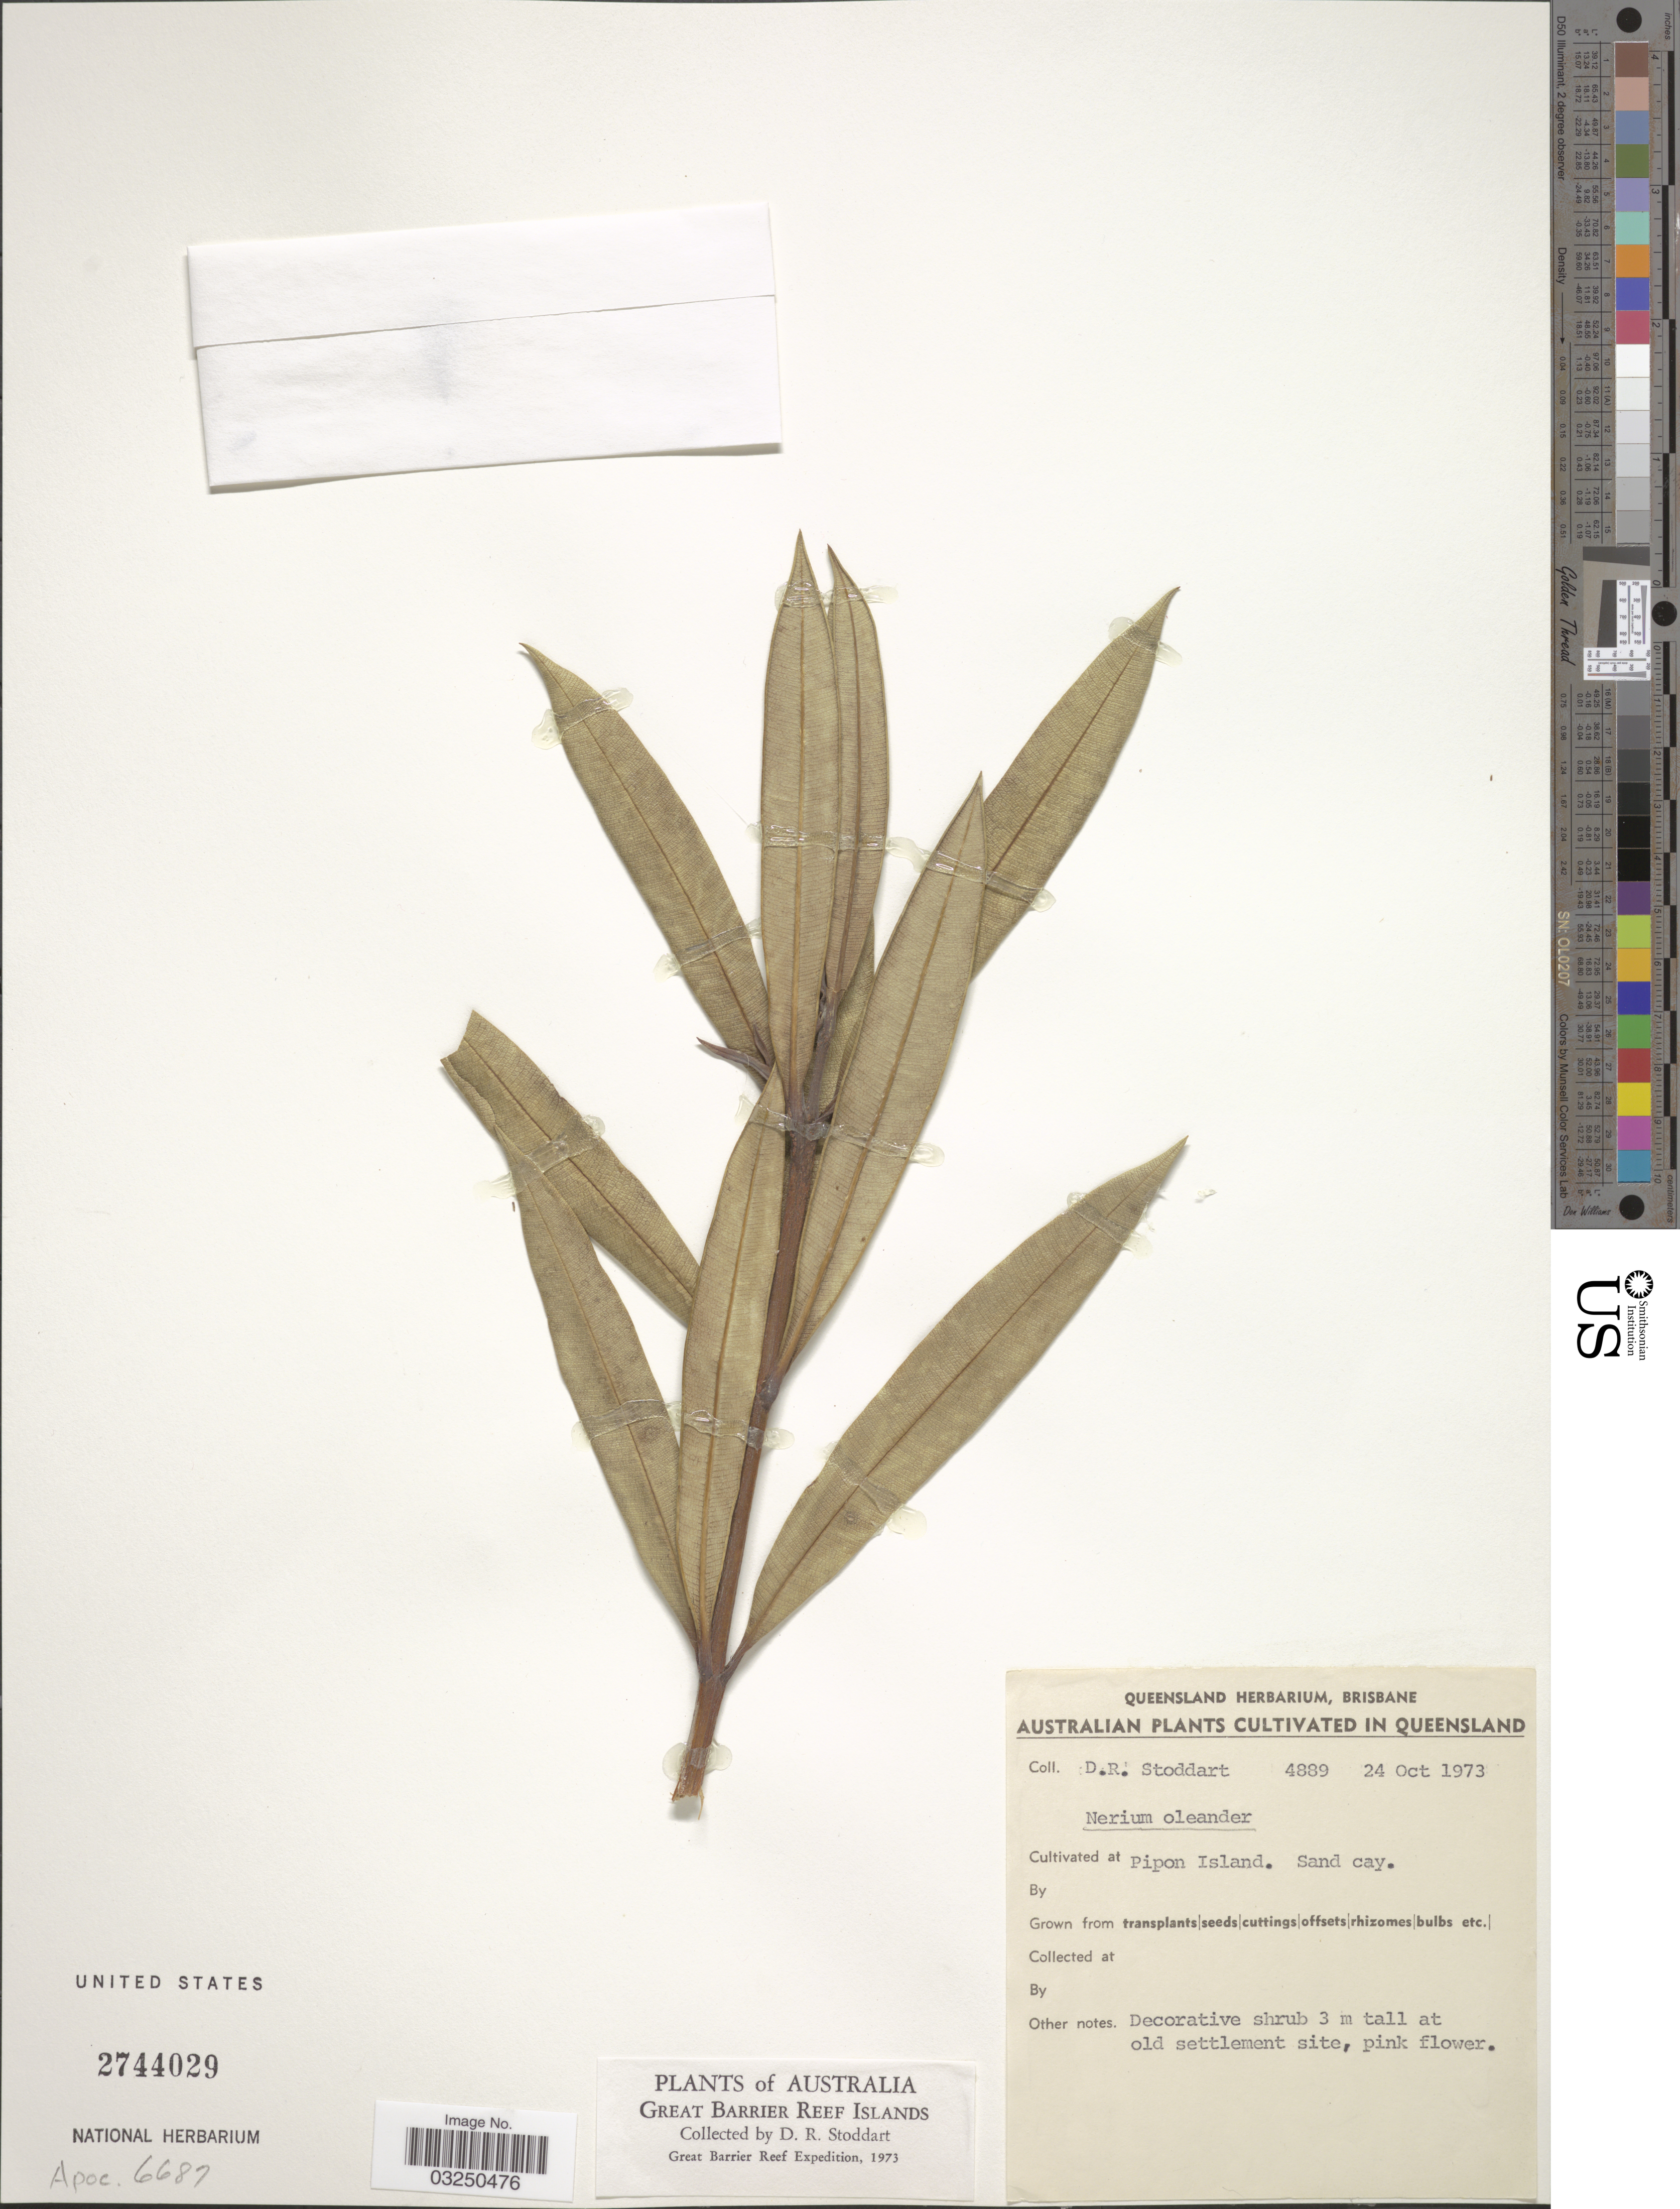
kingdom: Plantae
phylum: Tracheophyta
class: Magnoliopsida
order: Gentianales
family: Apocynaceae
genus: Nerium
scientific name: Nerium oleander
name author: L.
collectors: D. R. Stoddart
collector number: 4889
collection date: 1973-10-24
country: Australia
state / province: Queensland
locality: Pipon Island. Great Barrier Reef Islands. [unsure placement]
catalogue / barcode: US 2744029